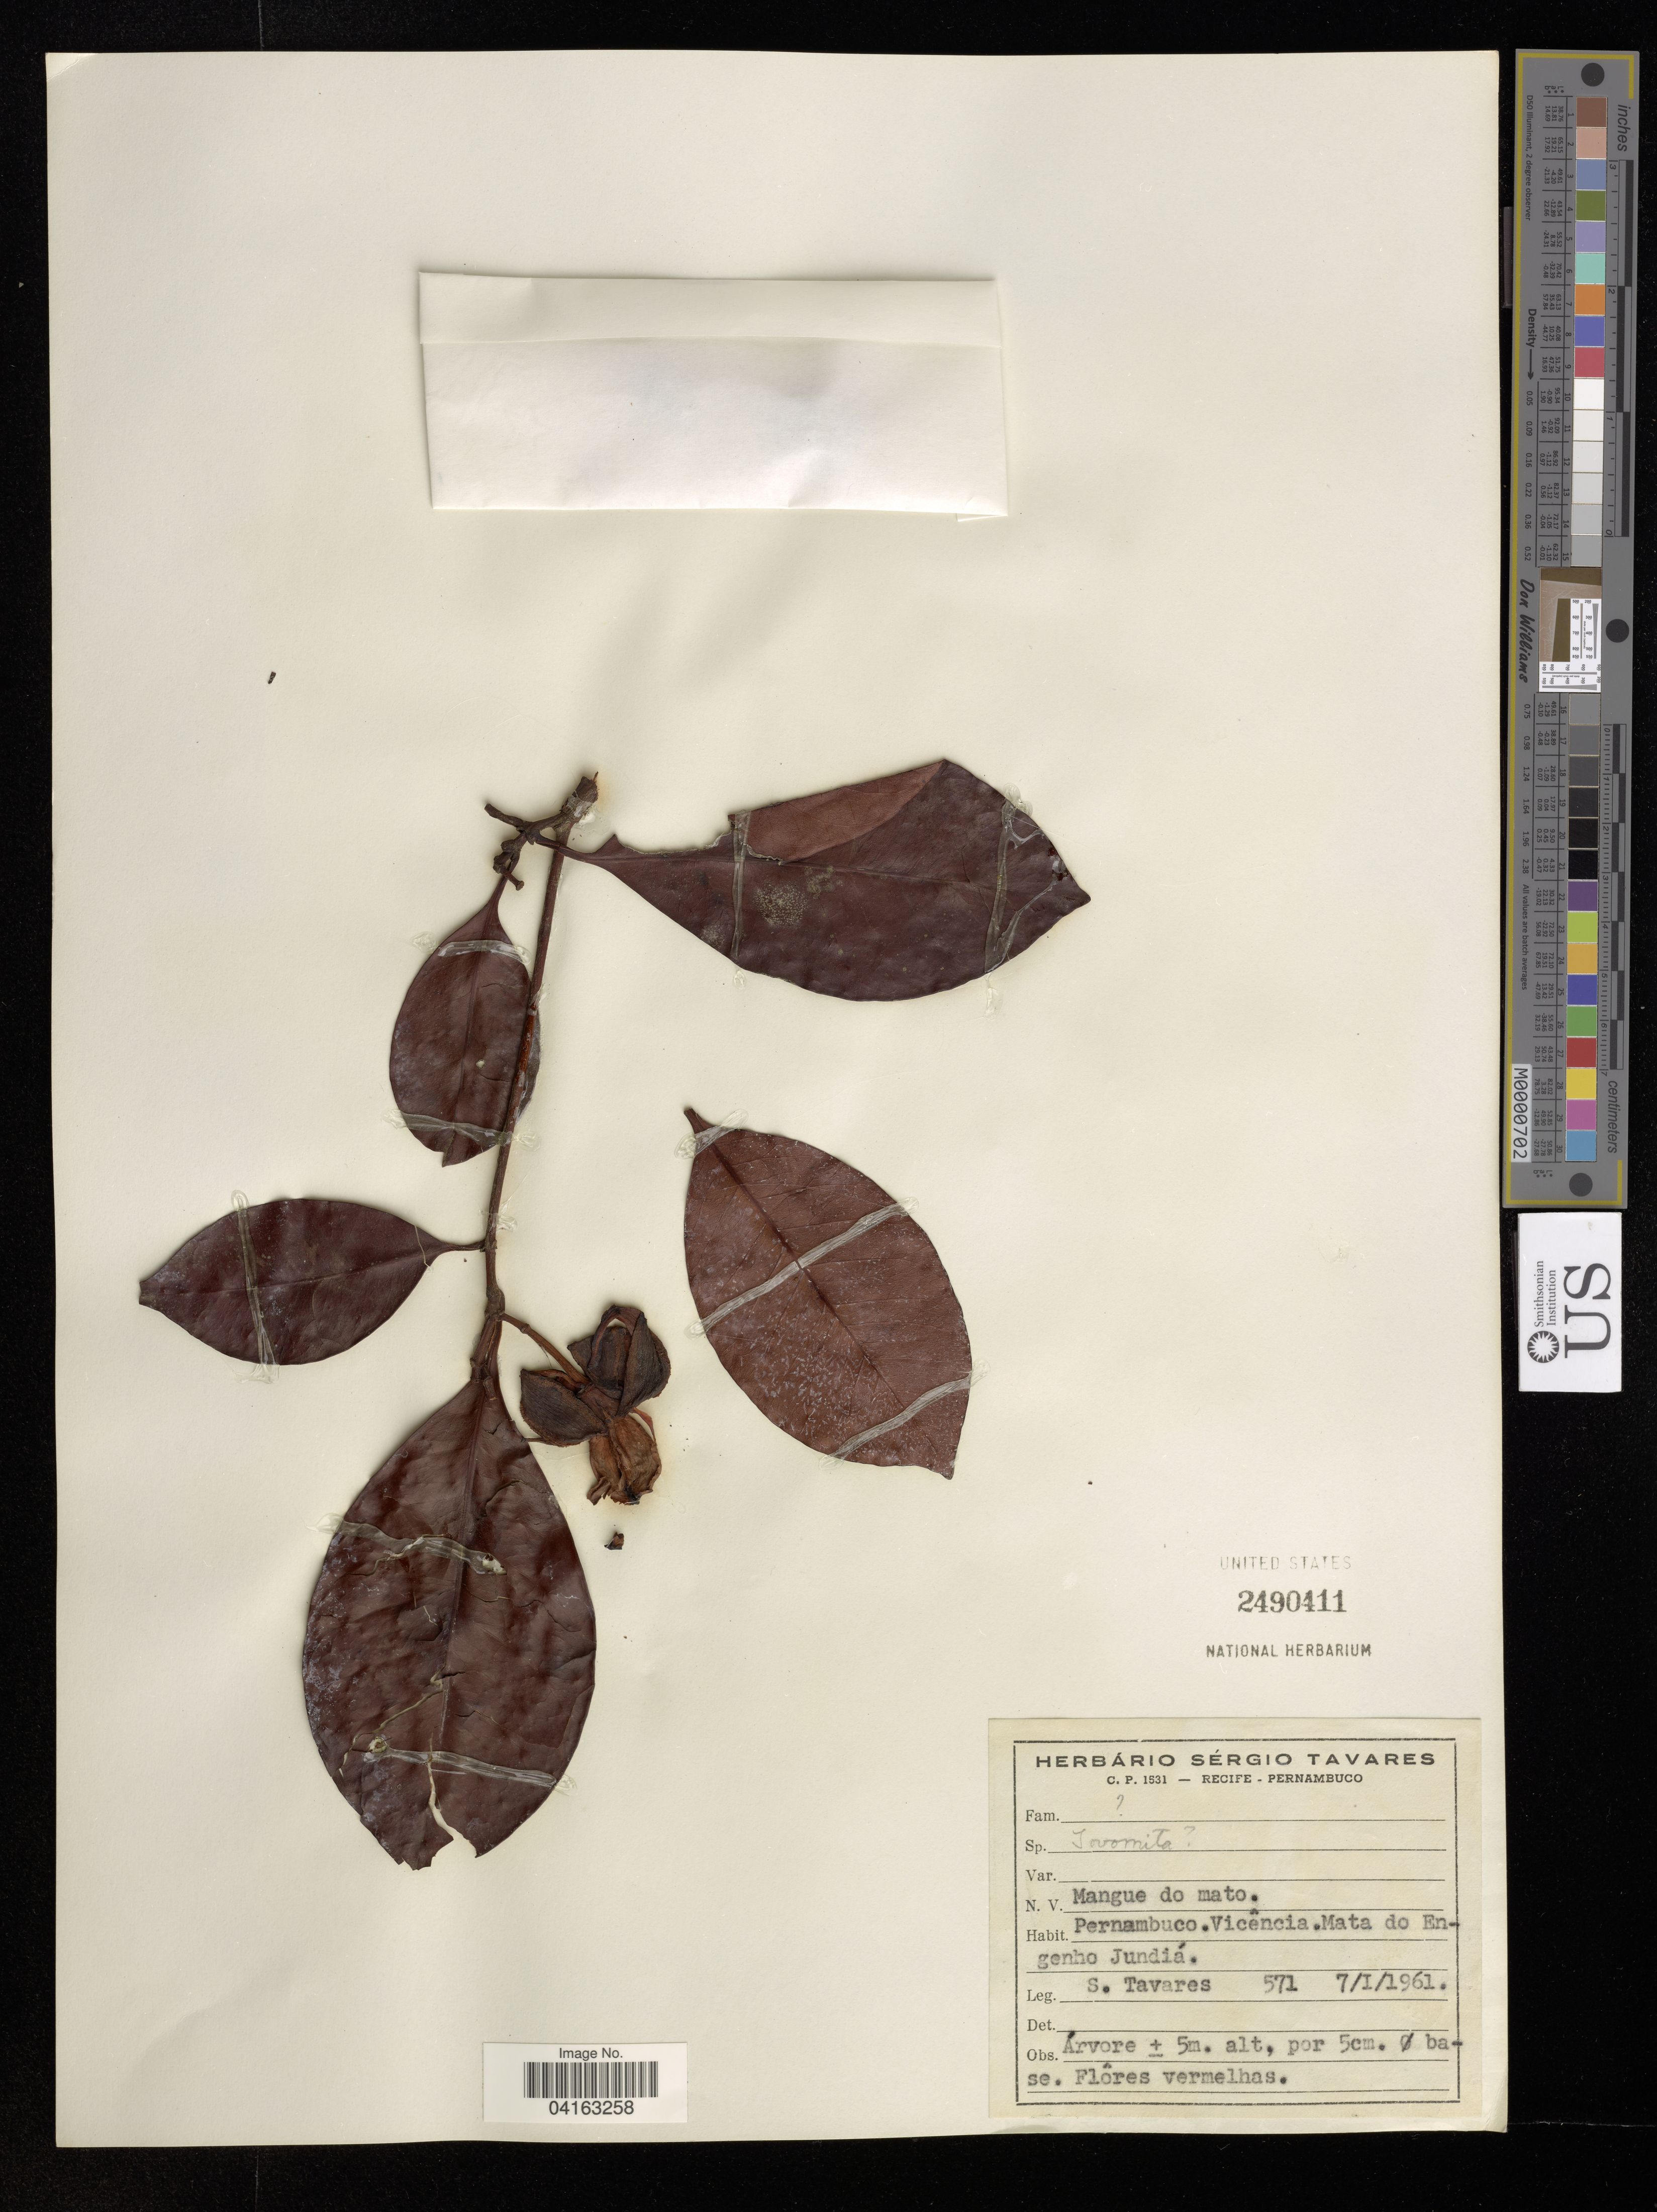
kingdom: Plantae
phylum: Tracheophyta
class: Magnoliopsida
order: Malpighiales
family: Clusiaceae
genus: Tovomita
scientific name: Tovomita sp.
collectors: S. Tavares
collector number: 571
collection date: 1961-01-07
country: Brazil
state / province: Pernambuco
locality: Vicência. Mata do Engenho Jundiá.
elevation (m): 571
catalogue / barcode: US 2490411